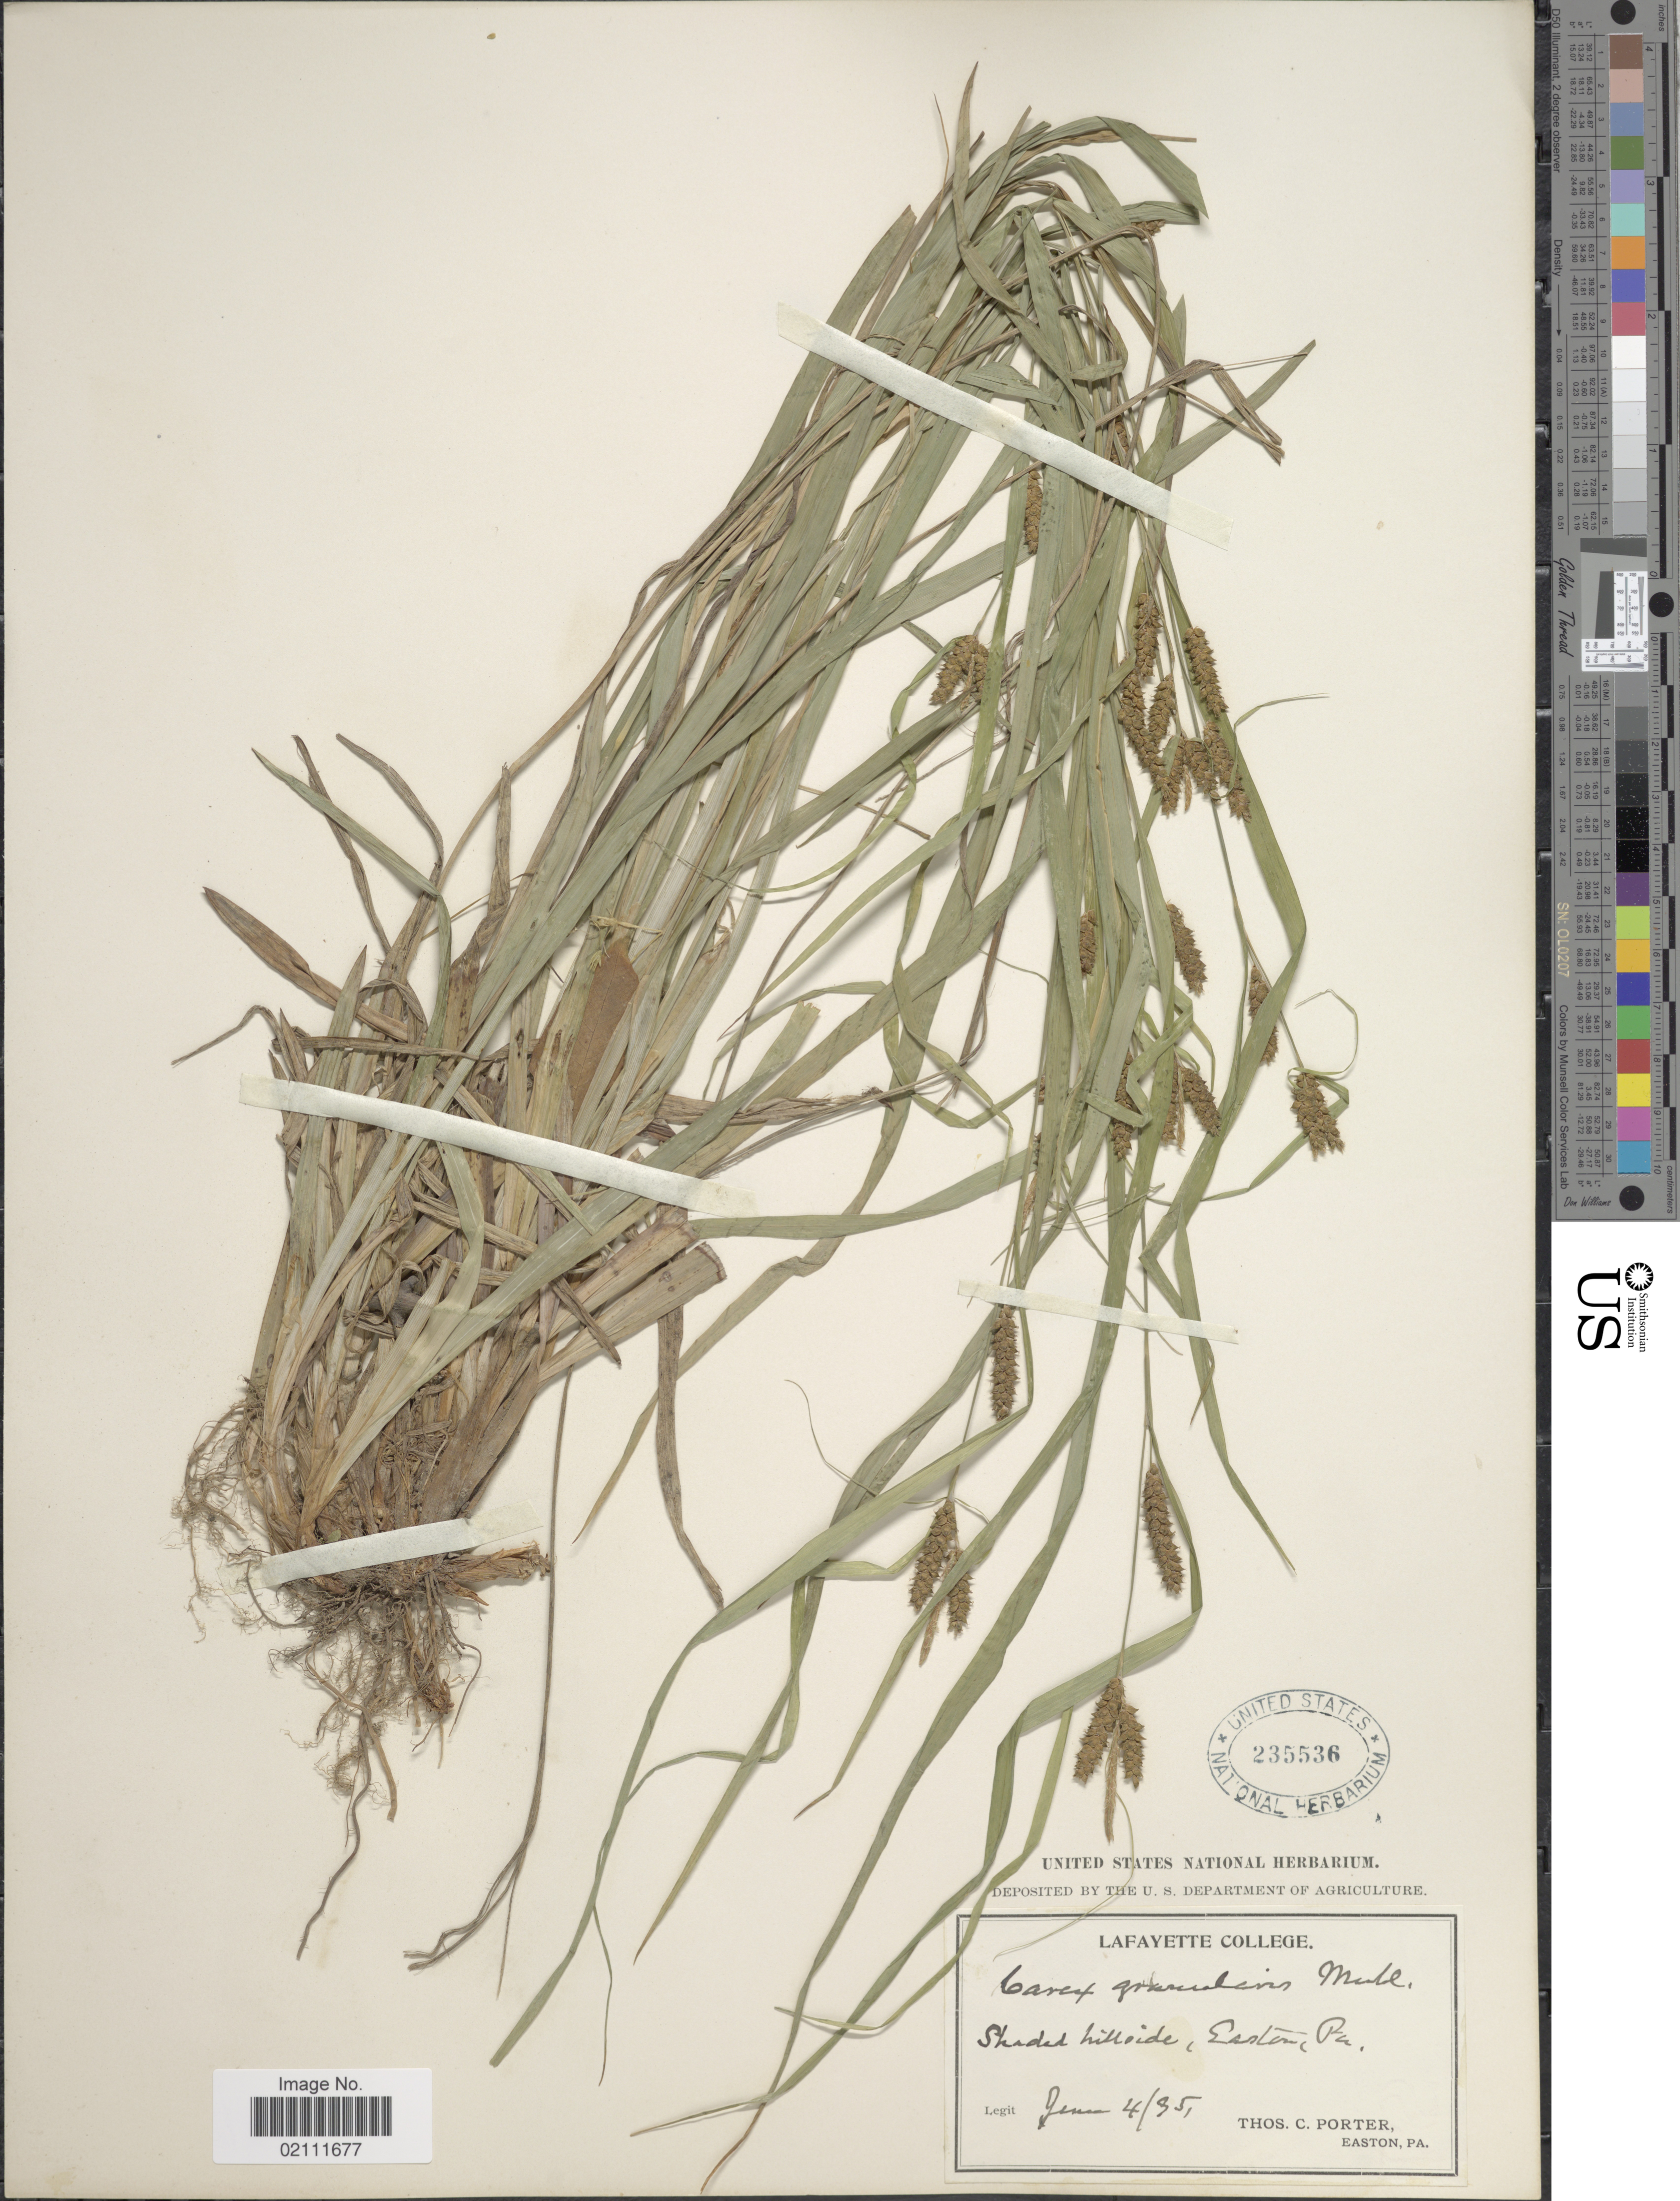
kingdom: Plantae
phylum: Tracheophyta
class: Liliopsida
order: Poales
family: Cyperaceae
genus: Carex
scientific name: Carex granularis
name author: Muhl. ex Willd.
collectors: T. Porter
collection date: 1895-06-04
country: United States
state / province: Pennsylvania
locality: Shaded hillside, Easton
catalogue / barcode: US 235536